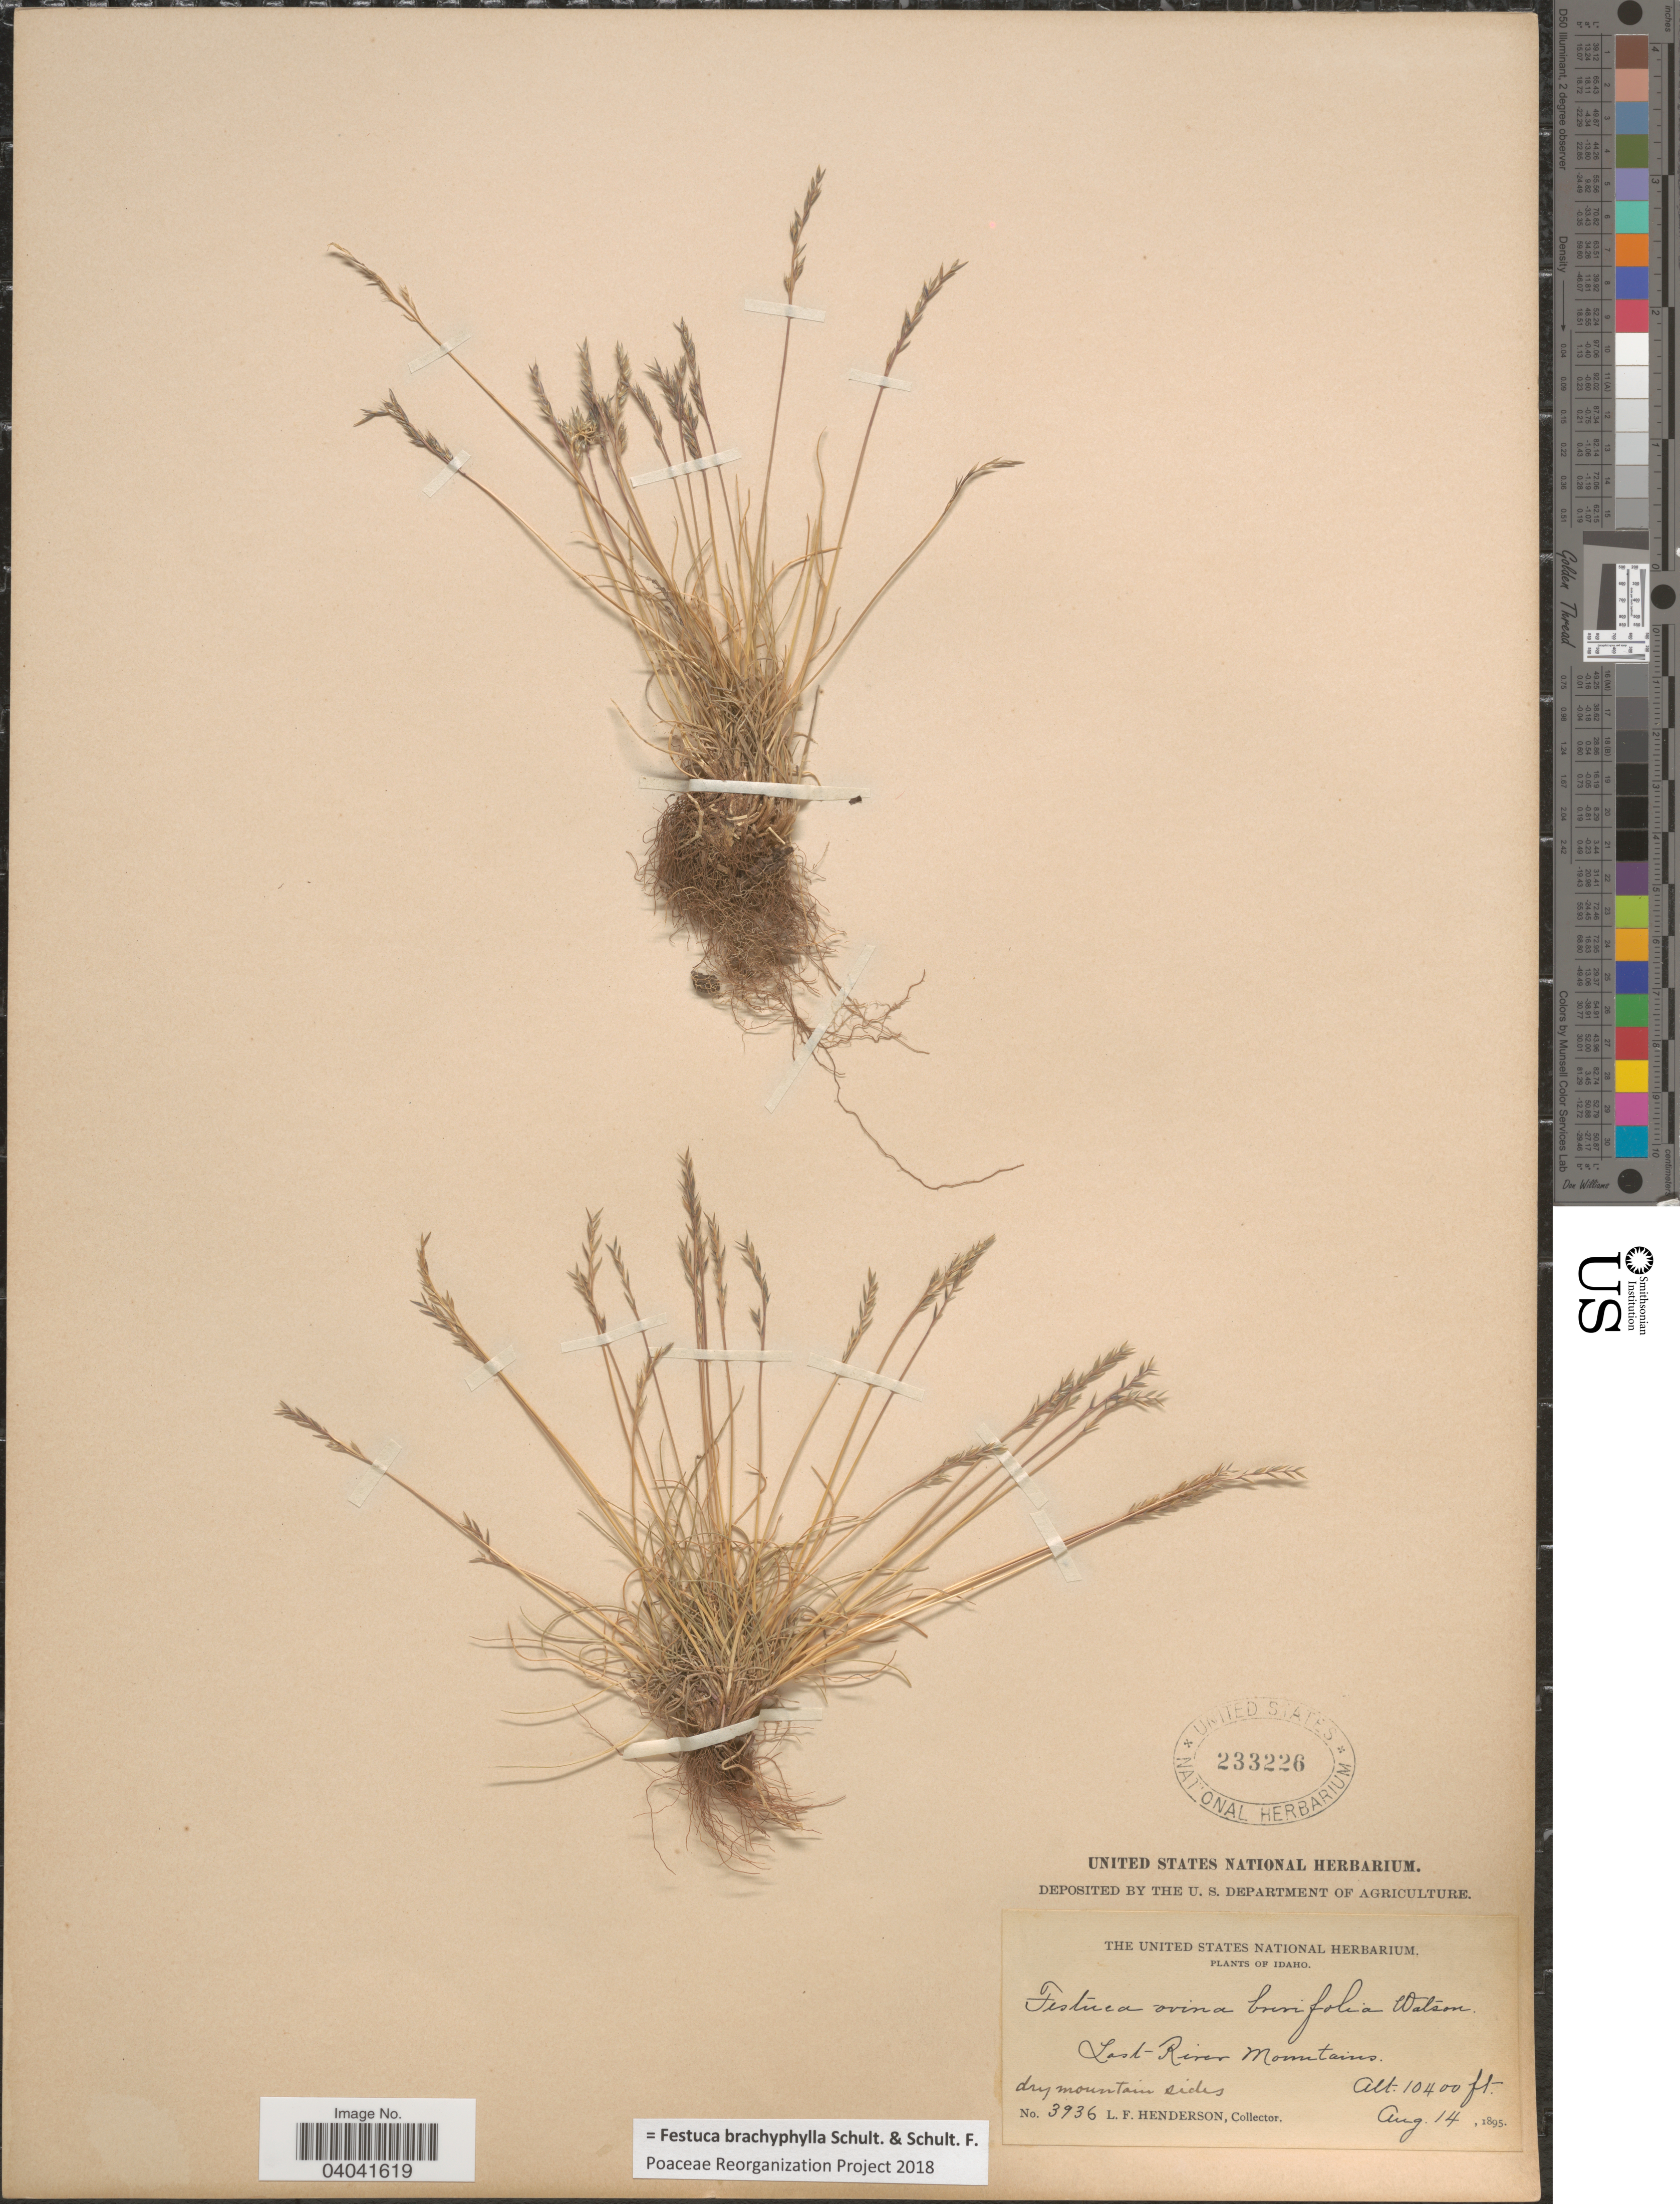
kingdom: Plantae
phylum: Tracheophyta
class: Liliopsida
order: Poales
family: Poaceae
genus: Festuca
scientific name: Festuca brachyphylla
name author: Schult. & Schult. f.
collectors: L. Henderson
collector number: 3936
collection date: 1895-08-14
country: United States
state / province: Idaho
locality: Last-River Mountains.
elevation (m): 3170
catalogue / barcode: US 233226